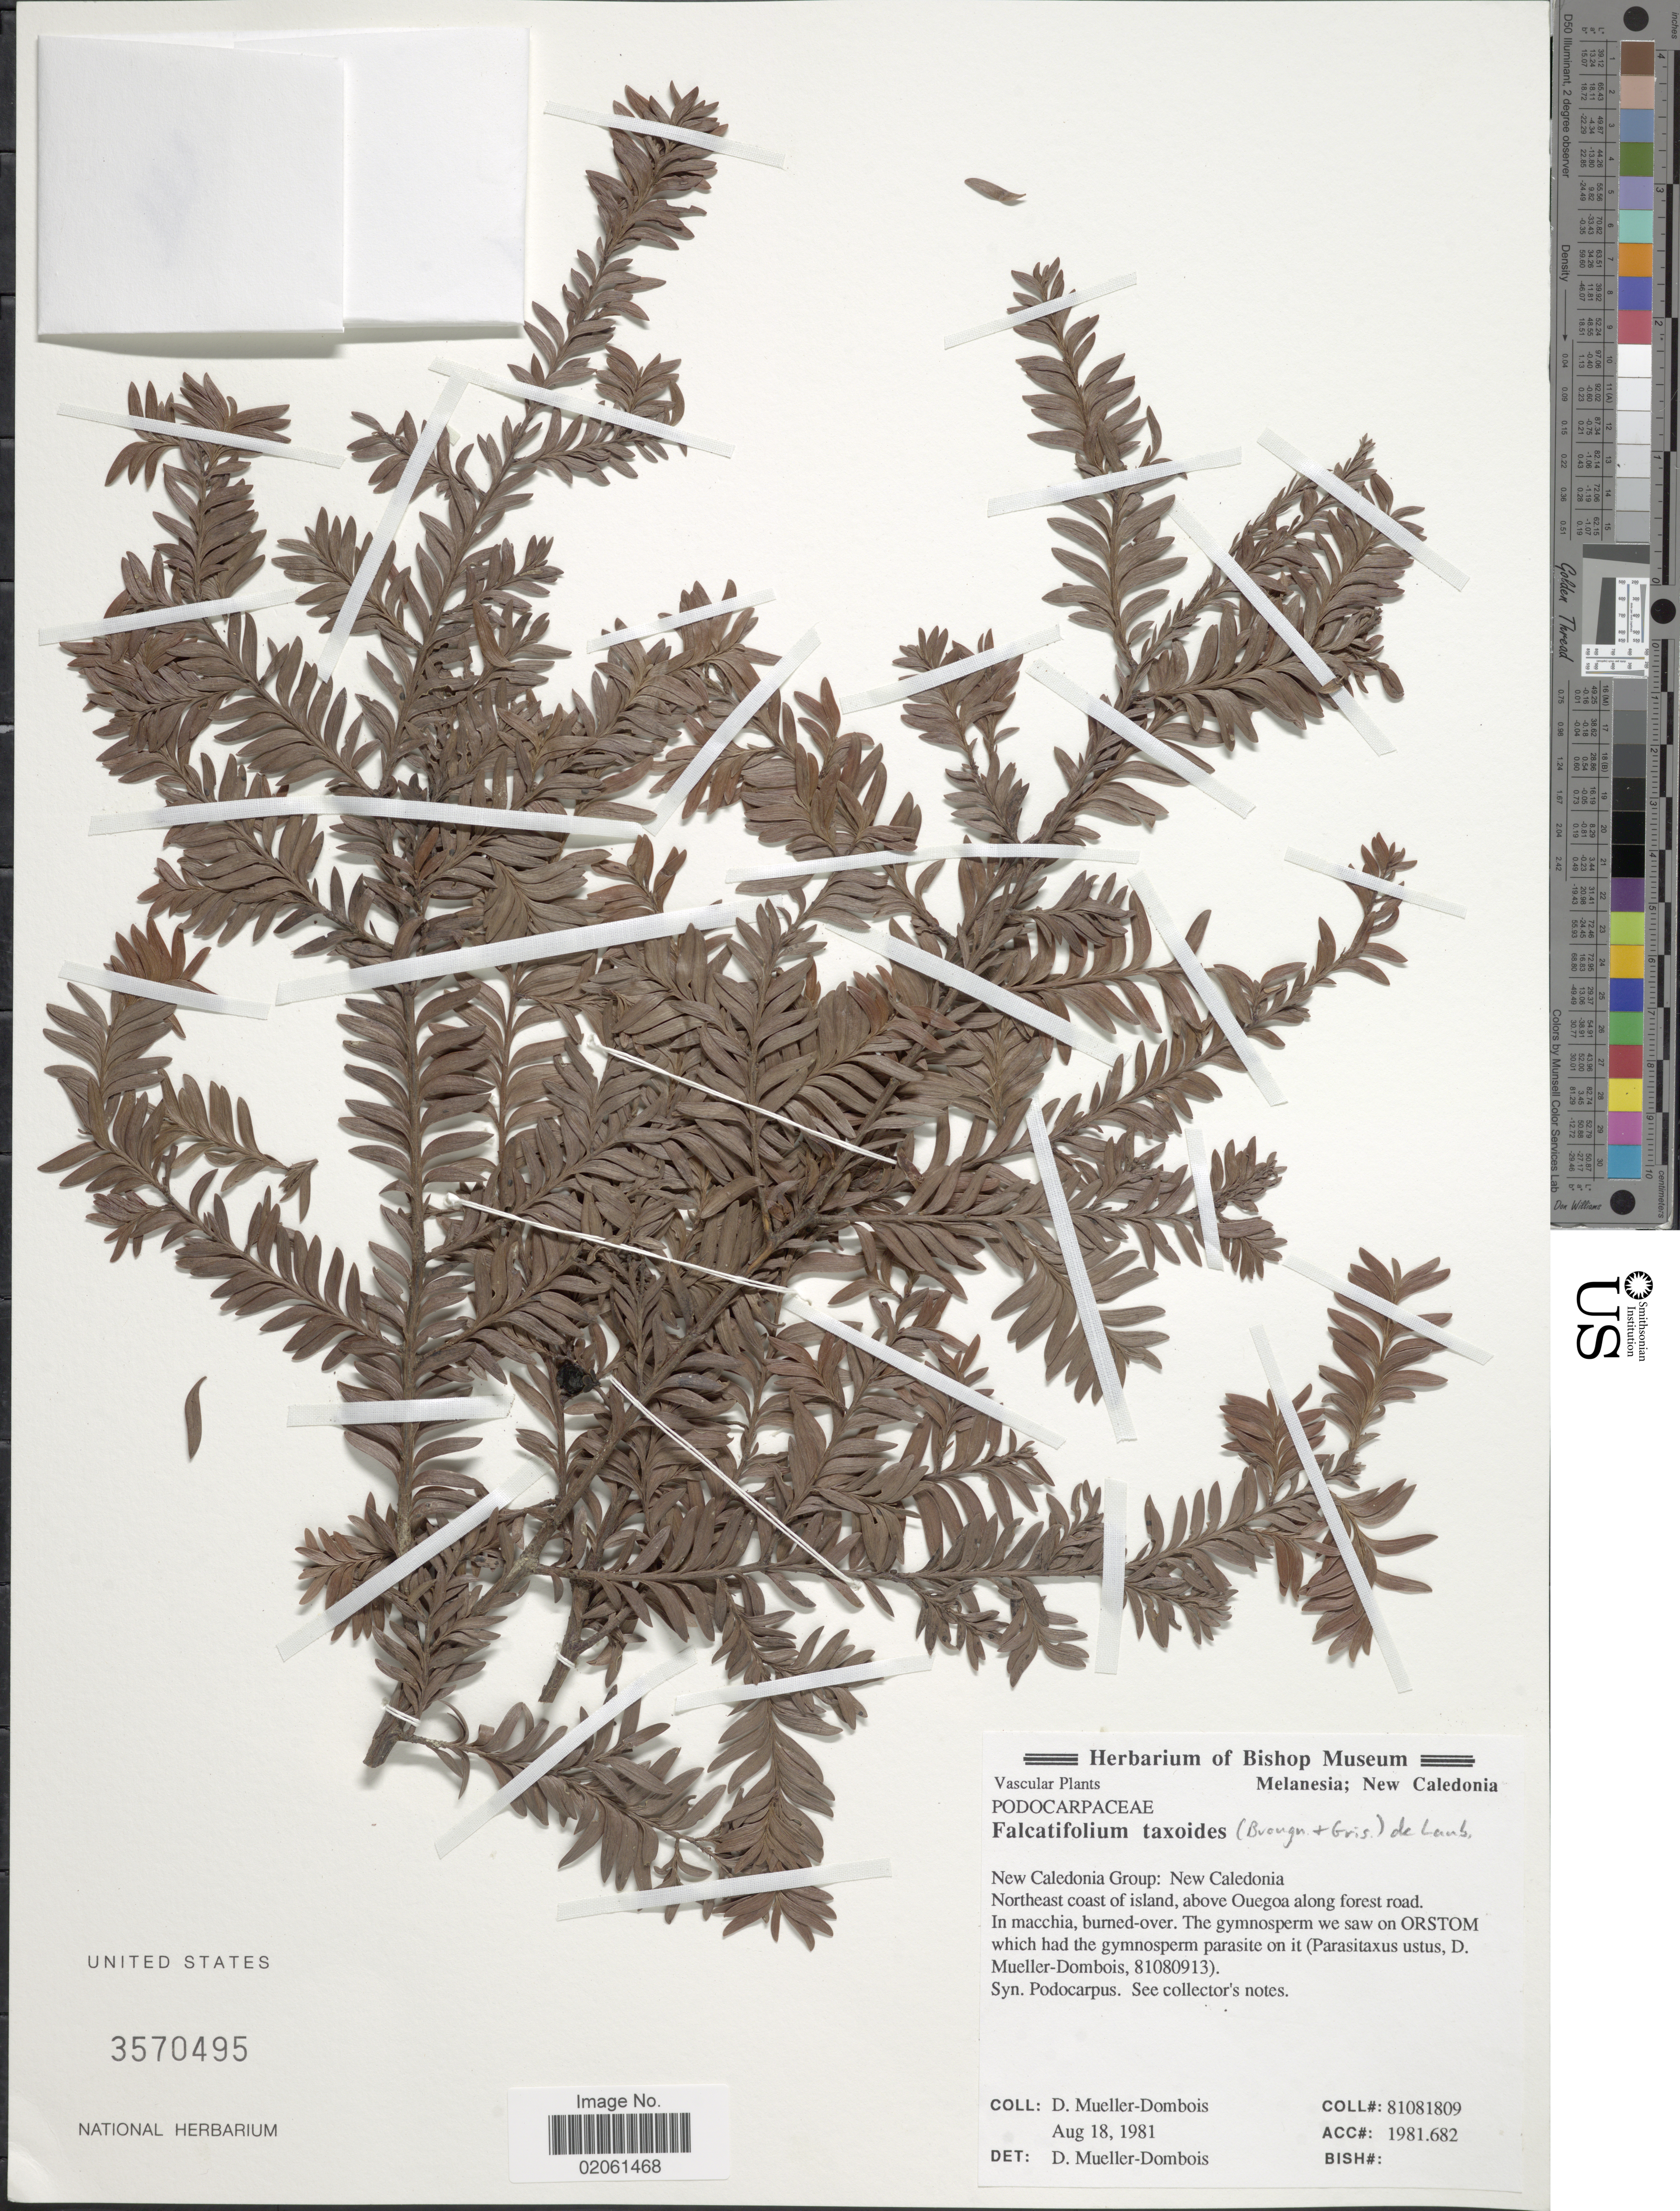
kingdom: Plantae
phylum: Tracheophyta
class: Pinopsida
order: Pinales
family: Podocarpaceae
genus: Falcatifolium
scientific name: Falcatifolium taxoides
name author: (Brongn. & Gris) de Laub.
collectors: D. Mueller-Dombois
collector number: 81081809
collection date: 1981-08-18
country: New Caledonia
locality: New Caledonia Group: Northeast coast of island, above Ouegoa along forest road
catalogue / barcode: US 3570495